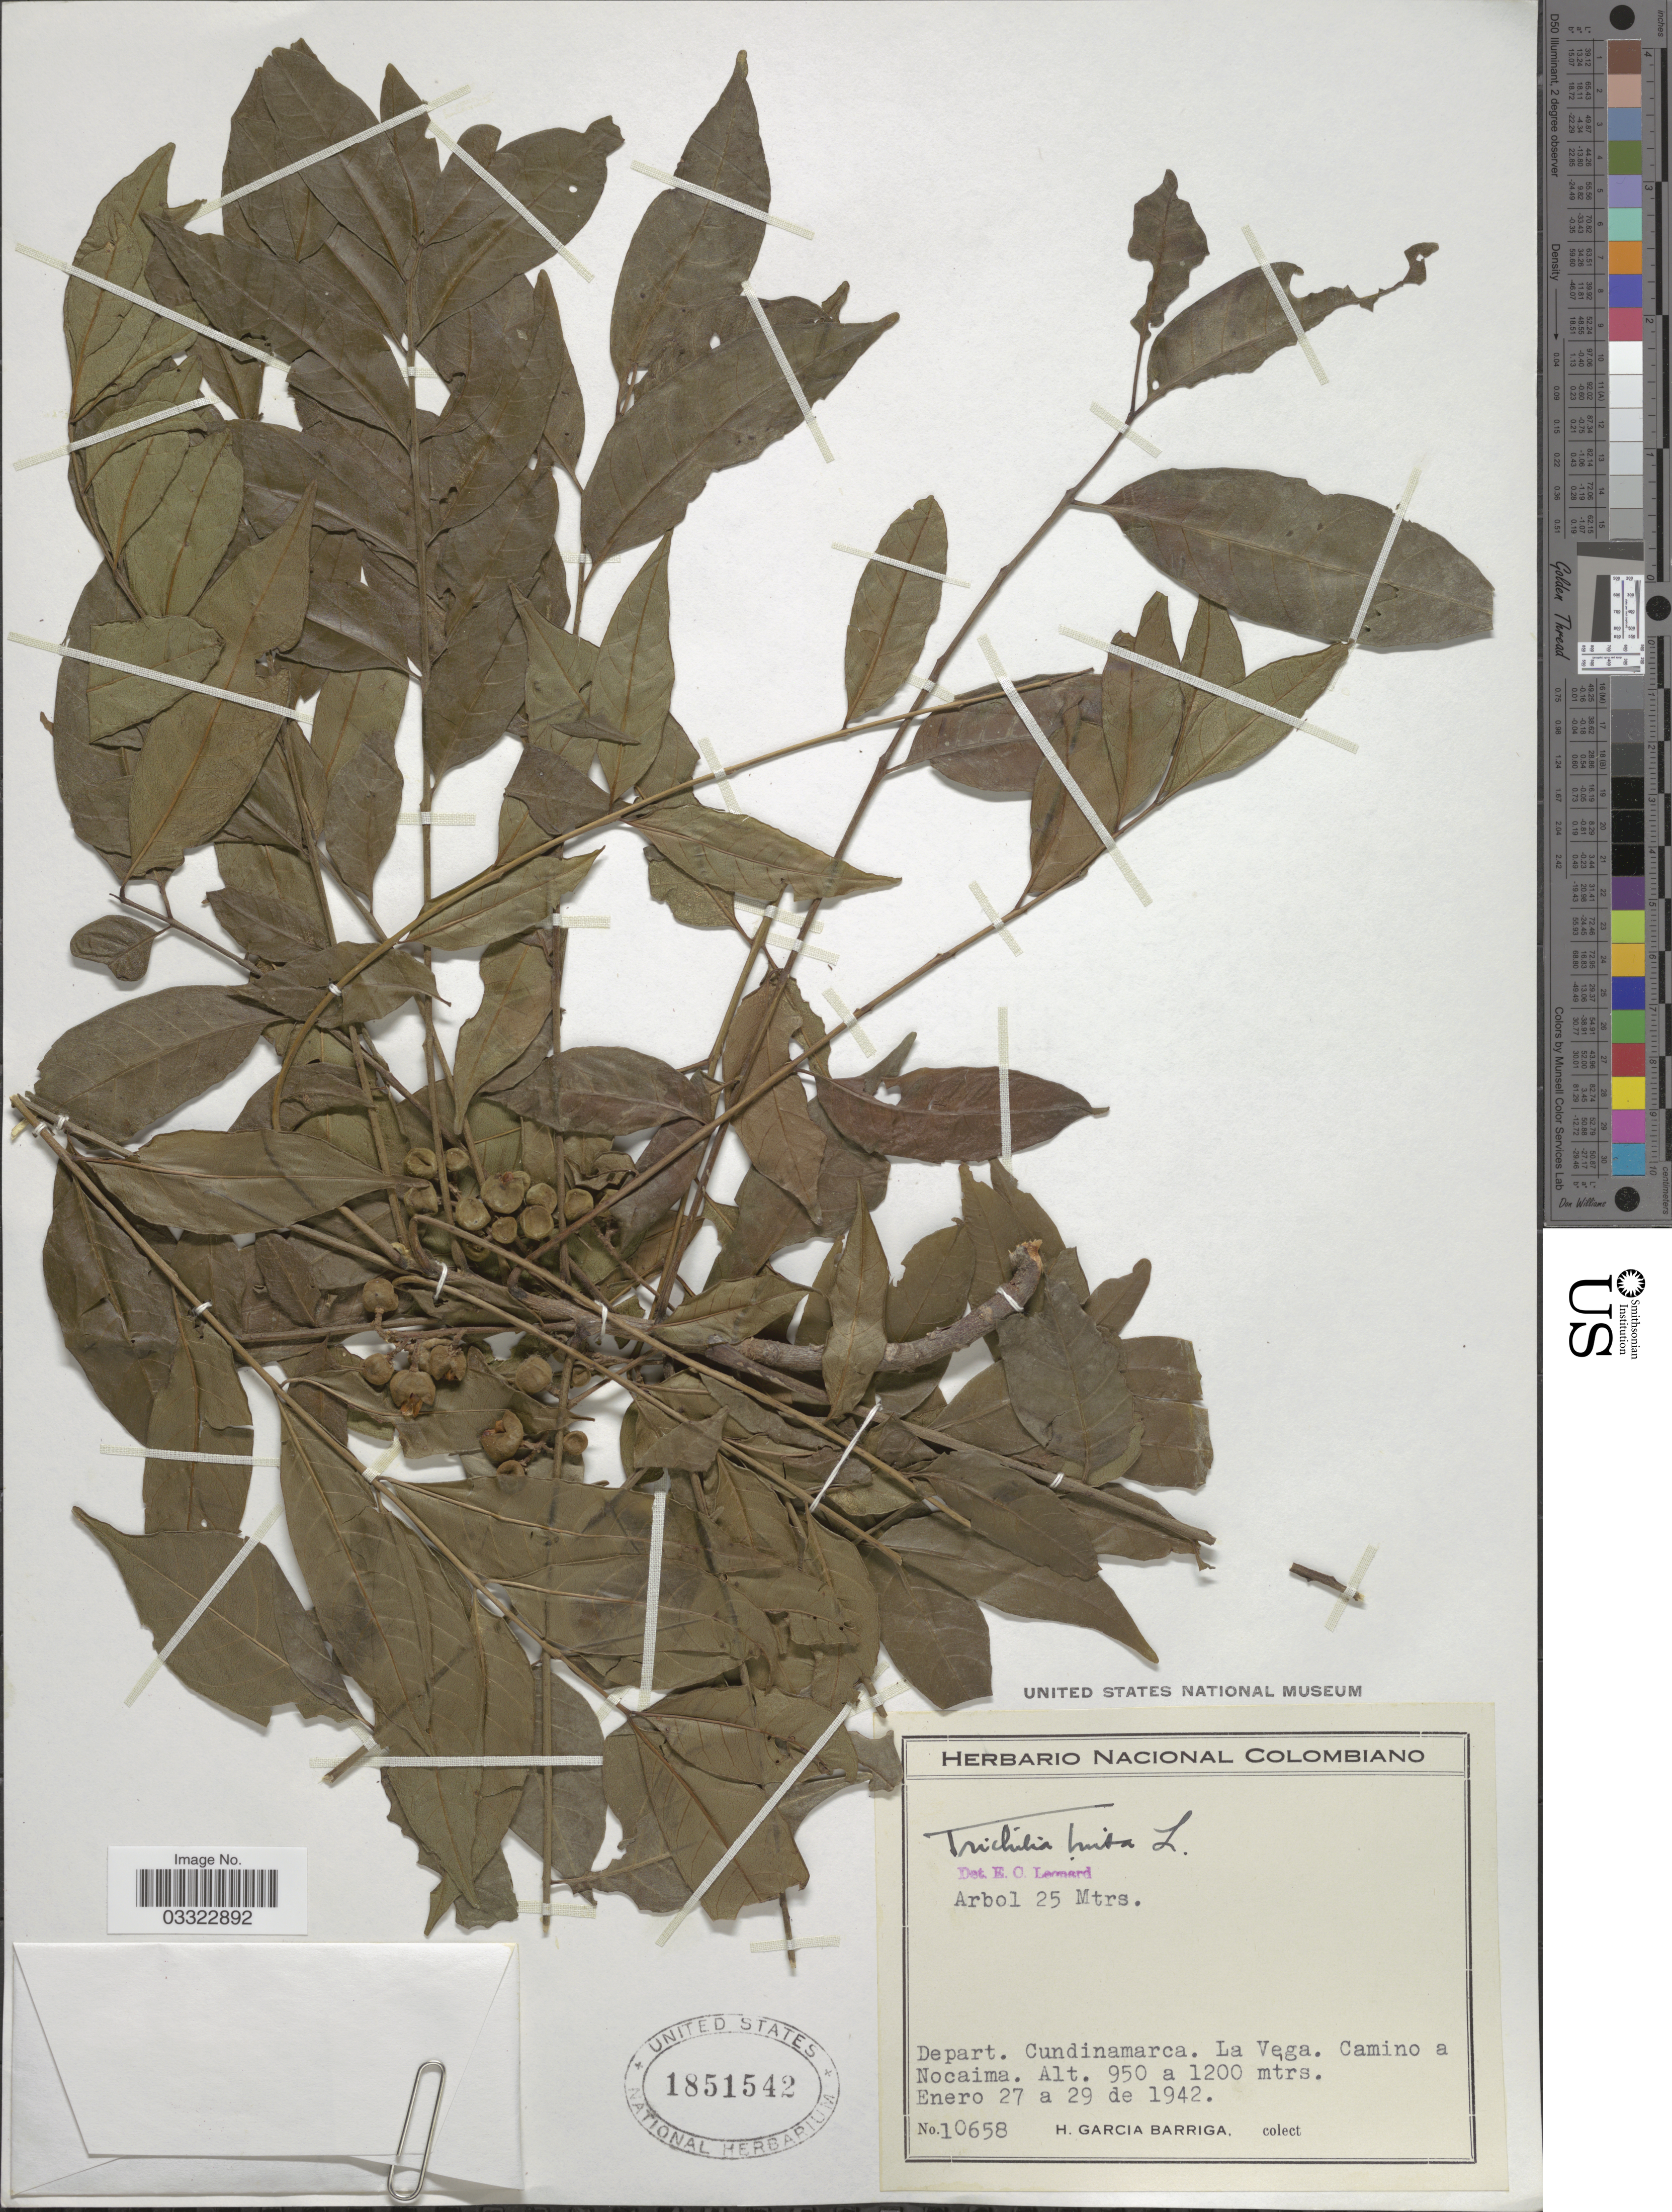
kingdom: Plantae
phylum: Tracheophyta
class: Magnoliopsida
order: Sapindales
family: Meliaceae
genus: Trichilia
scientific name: Trichilia hirta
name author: L.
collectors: H. García Barriga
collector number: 10658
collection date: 1942-01-27/1942-01-29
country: Colombia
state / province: Cundinamarca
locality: Depart. Cundinamarca. La Vega. Camino a Nocaima.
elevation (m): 950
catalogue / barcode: US 1851542